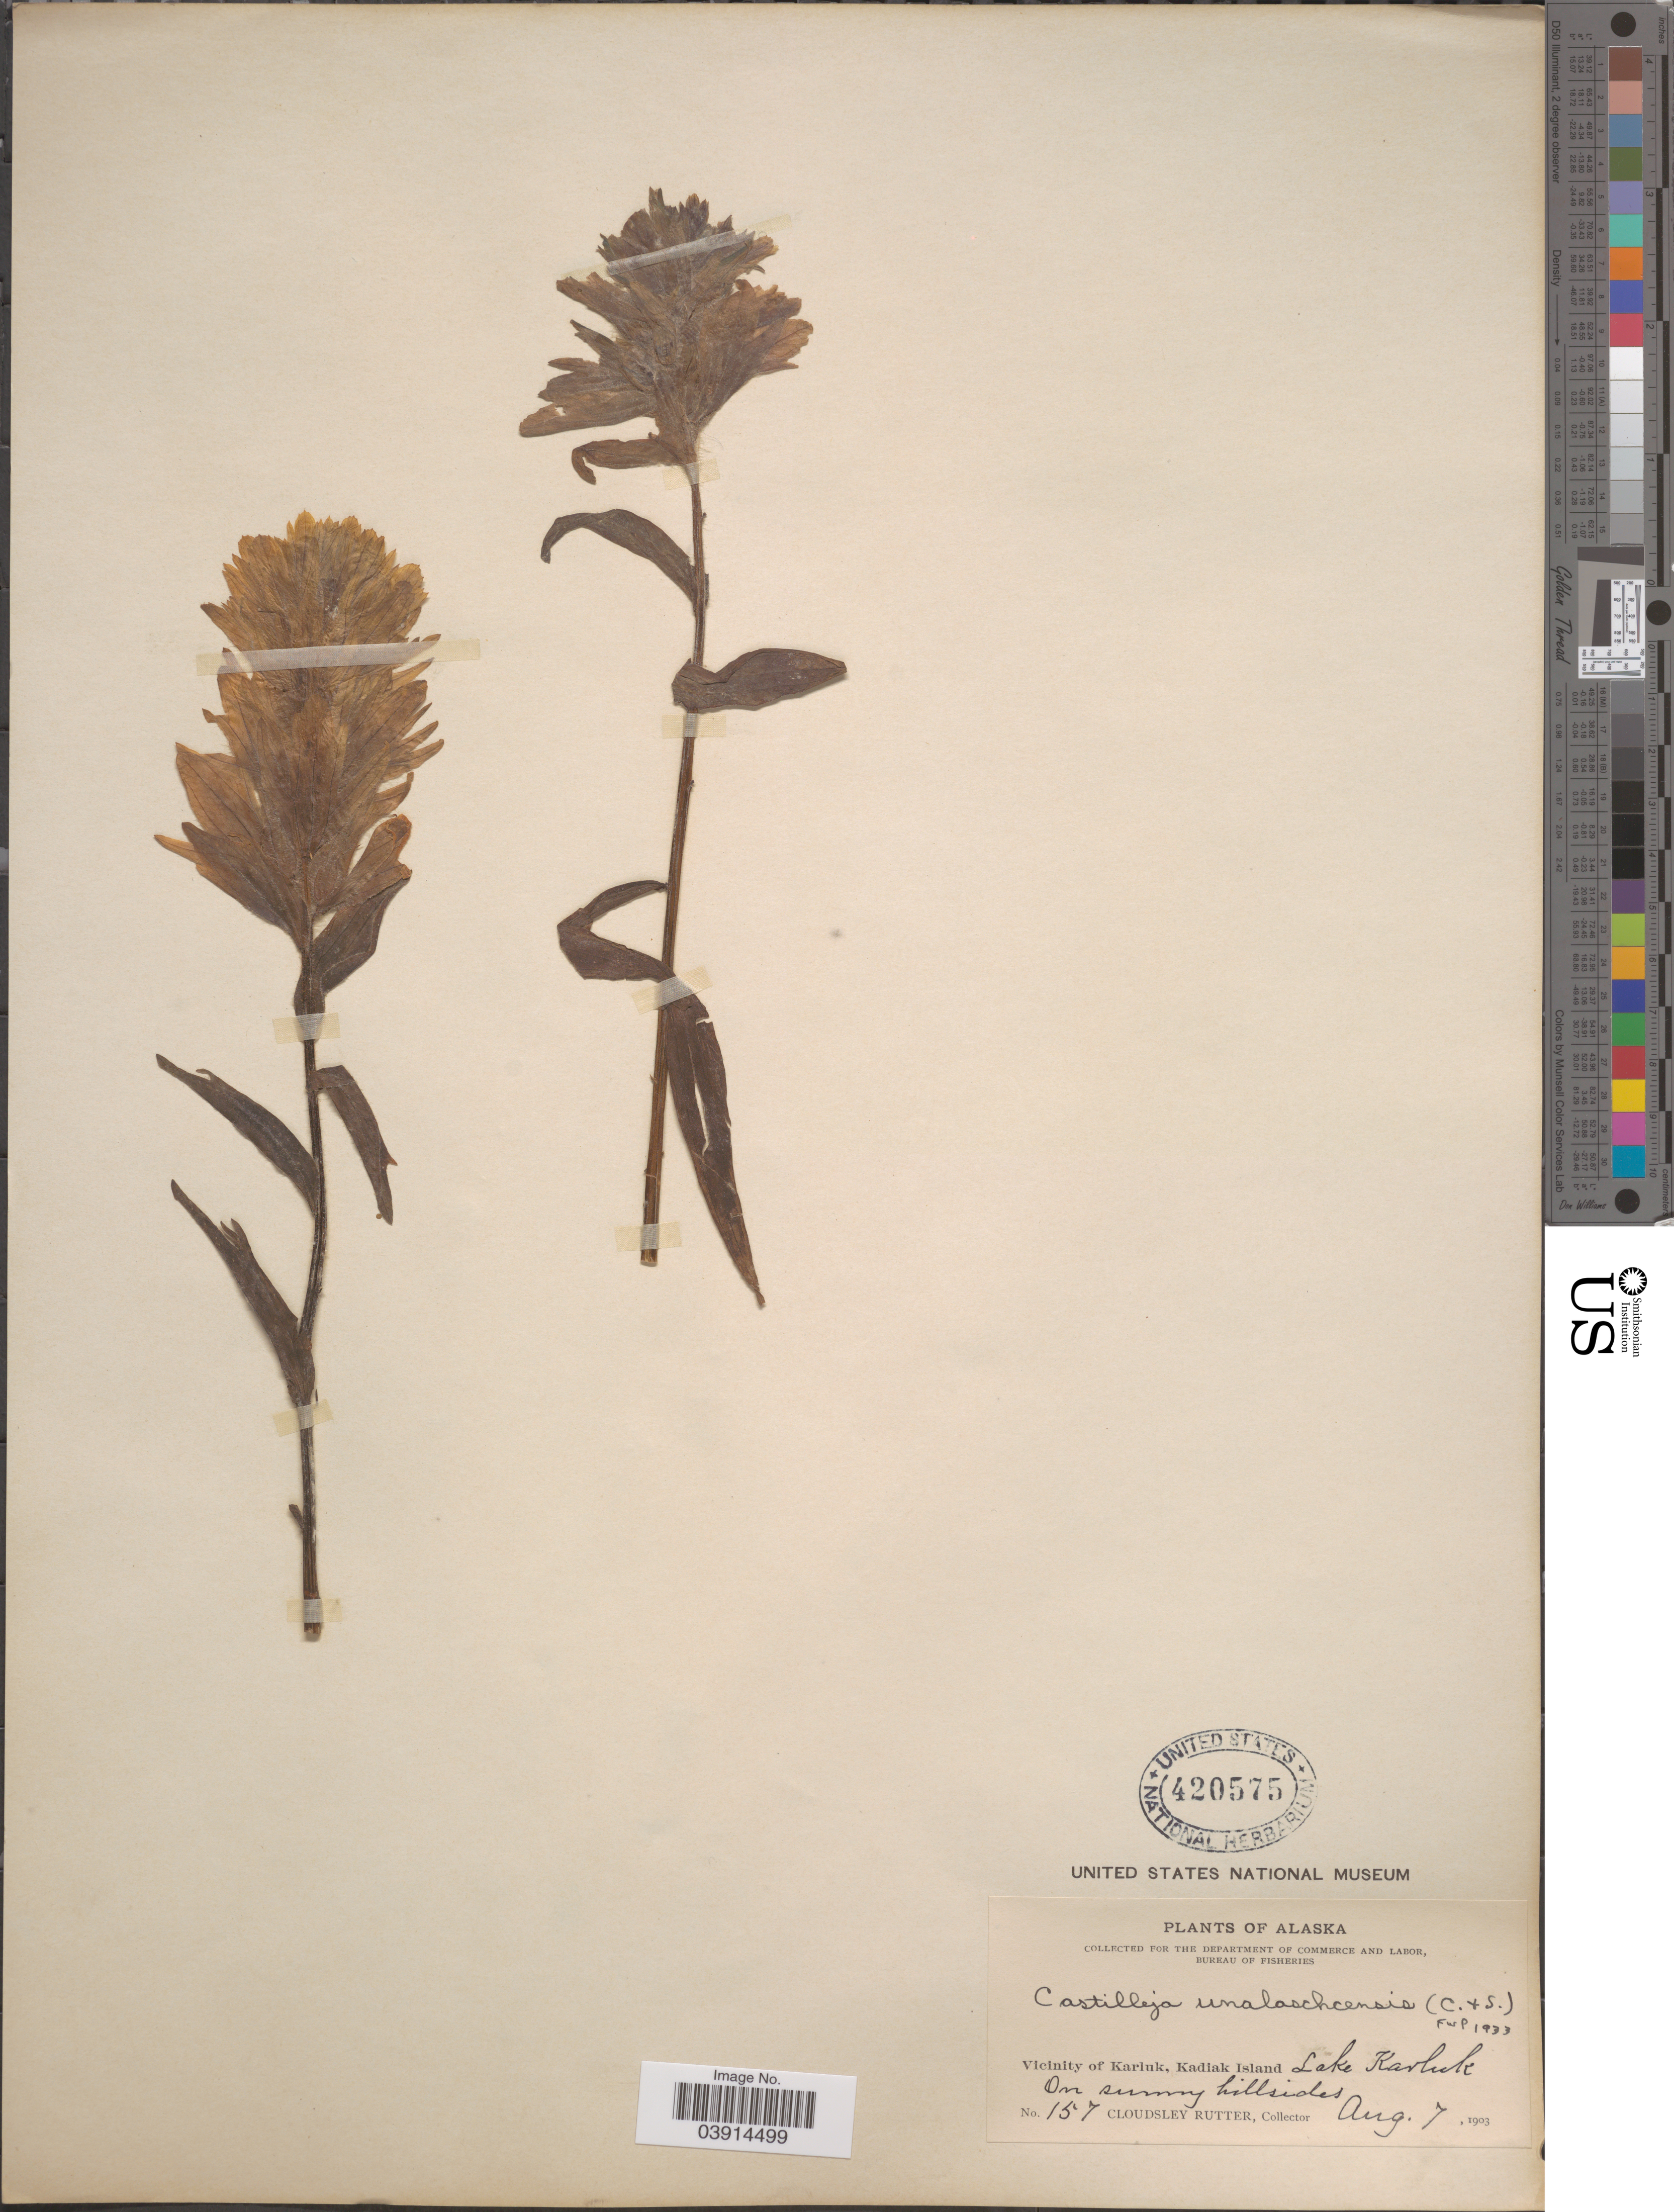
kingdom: Plantae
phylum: Tracheophyta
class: Magnoliopsida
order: Lamiales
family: Orobanchaceae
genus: Castilleja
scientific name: Castilleja unalaschcensis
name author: (Cham. & Schltdl.) Malte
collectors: C. Rutter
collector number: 157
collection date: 1903-08-07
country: United States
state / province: Alaska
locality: Vicinity of Karluk, Kadiak Island. Lake Karluk. On sunny hillsides.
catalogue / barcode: US 420575